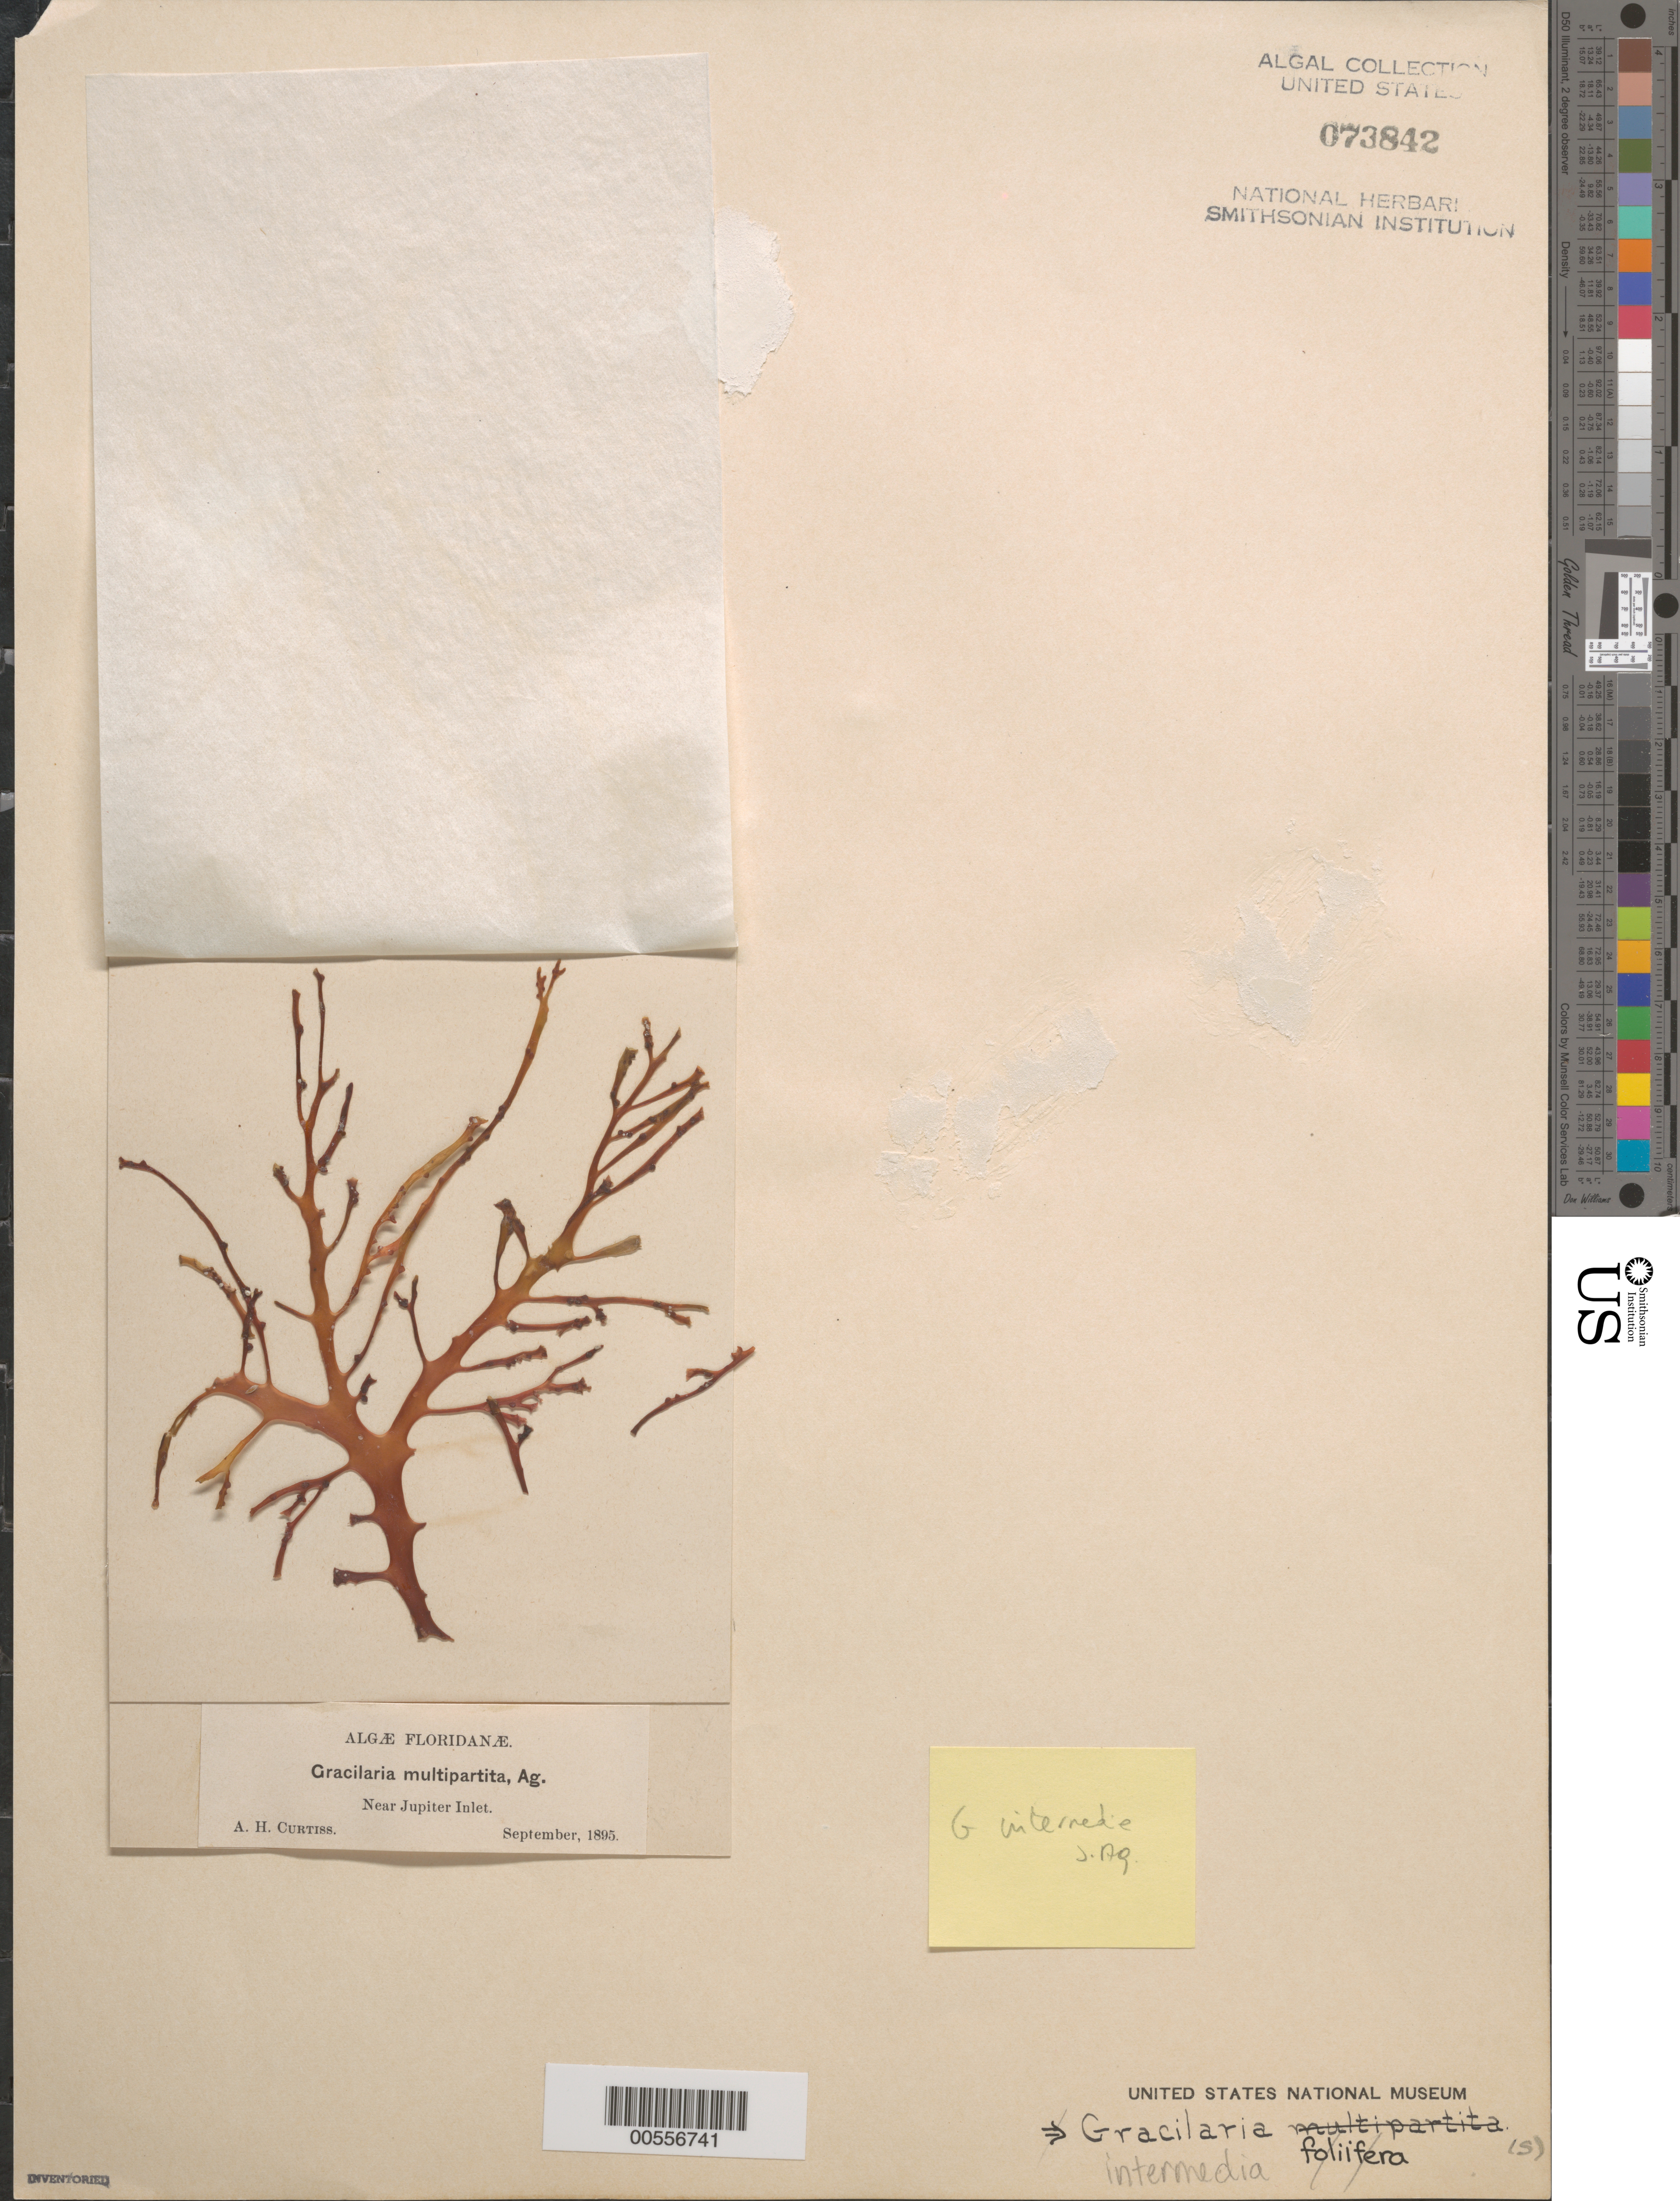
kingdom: Plantae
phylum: Rhodophyta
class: Florideophyceae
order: Gracilariales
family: Gracilariaceae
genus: Gracilaria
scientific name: Gracilaria intermedia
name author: J. Agardh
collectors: A. H. Curtiss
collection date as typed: Sep 1895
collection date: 1895-09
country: United States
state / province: Florida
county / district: Palm Beach County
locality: Near Jupiter Inlet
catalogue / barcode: US 73842